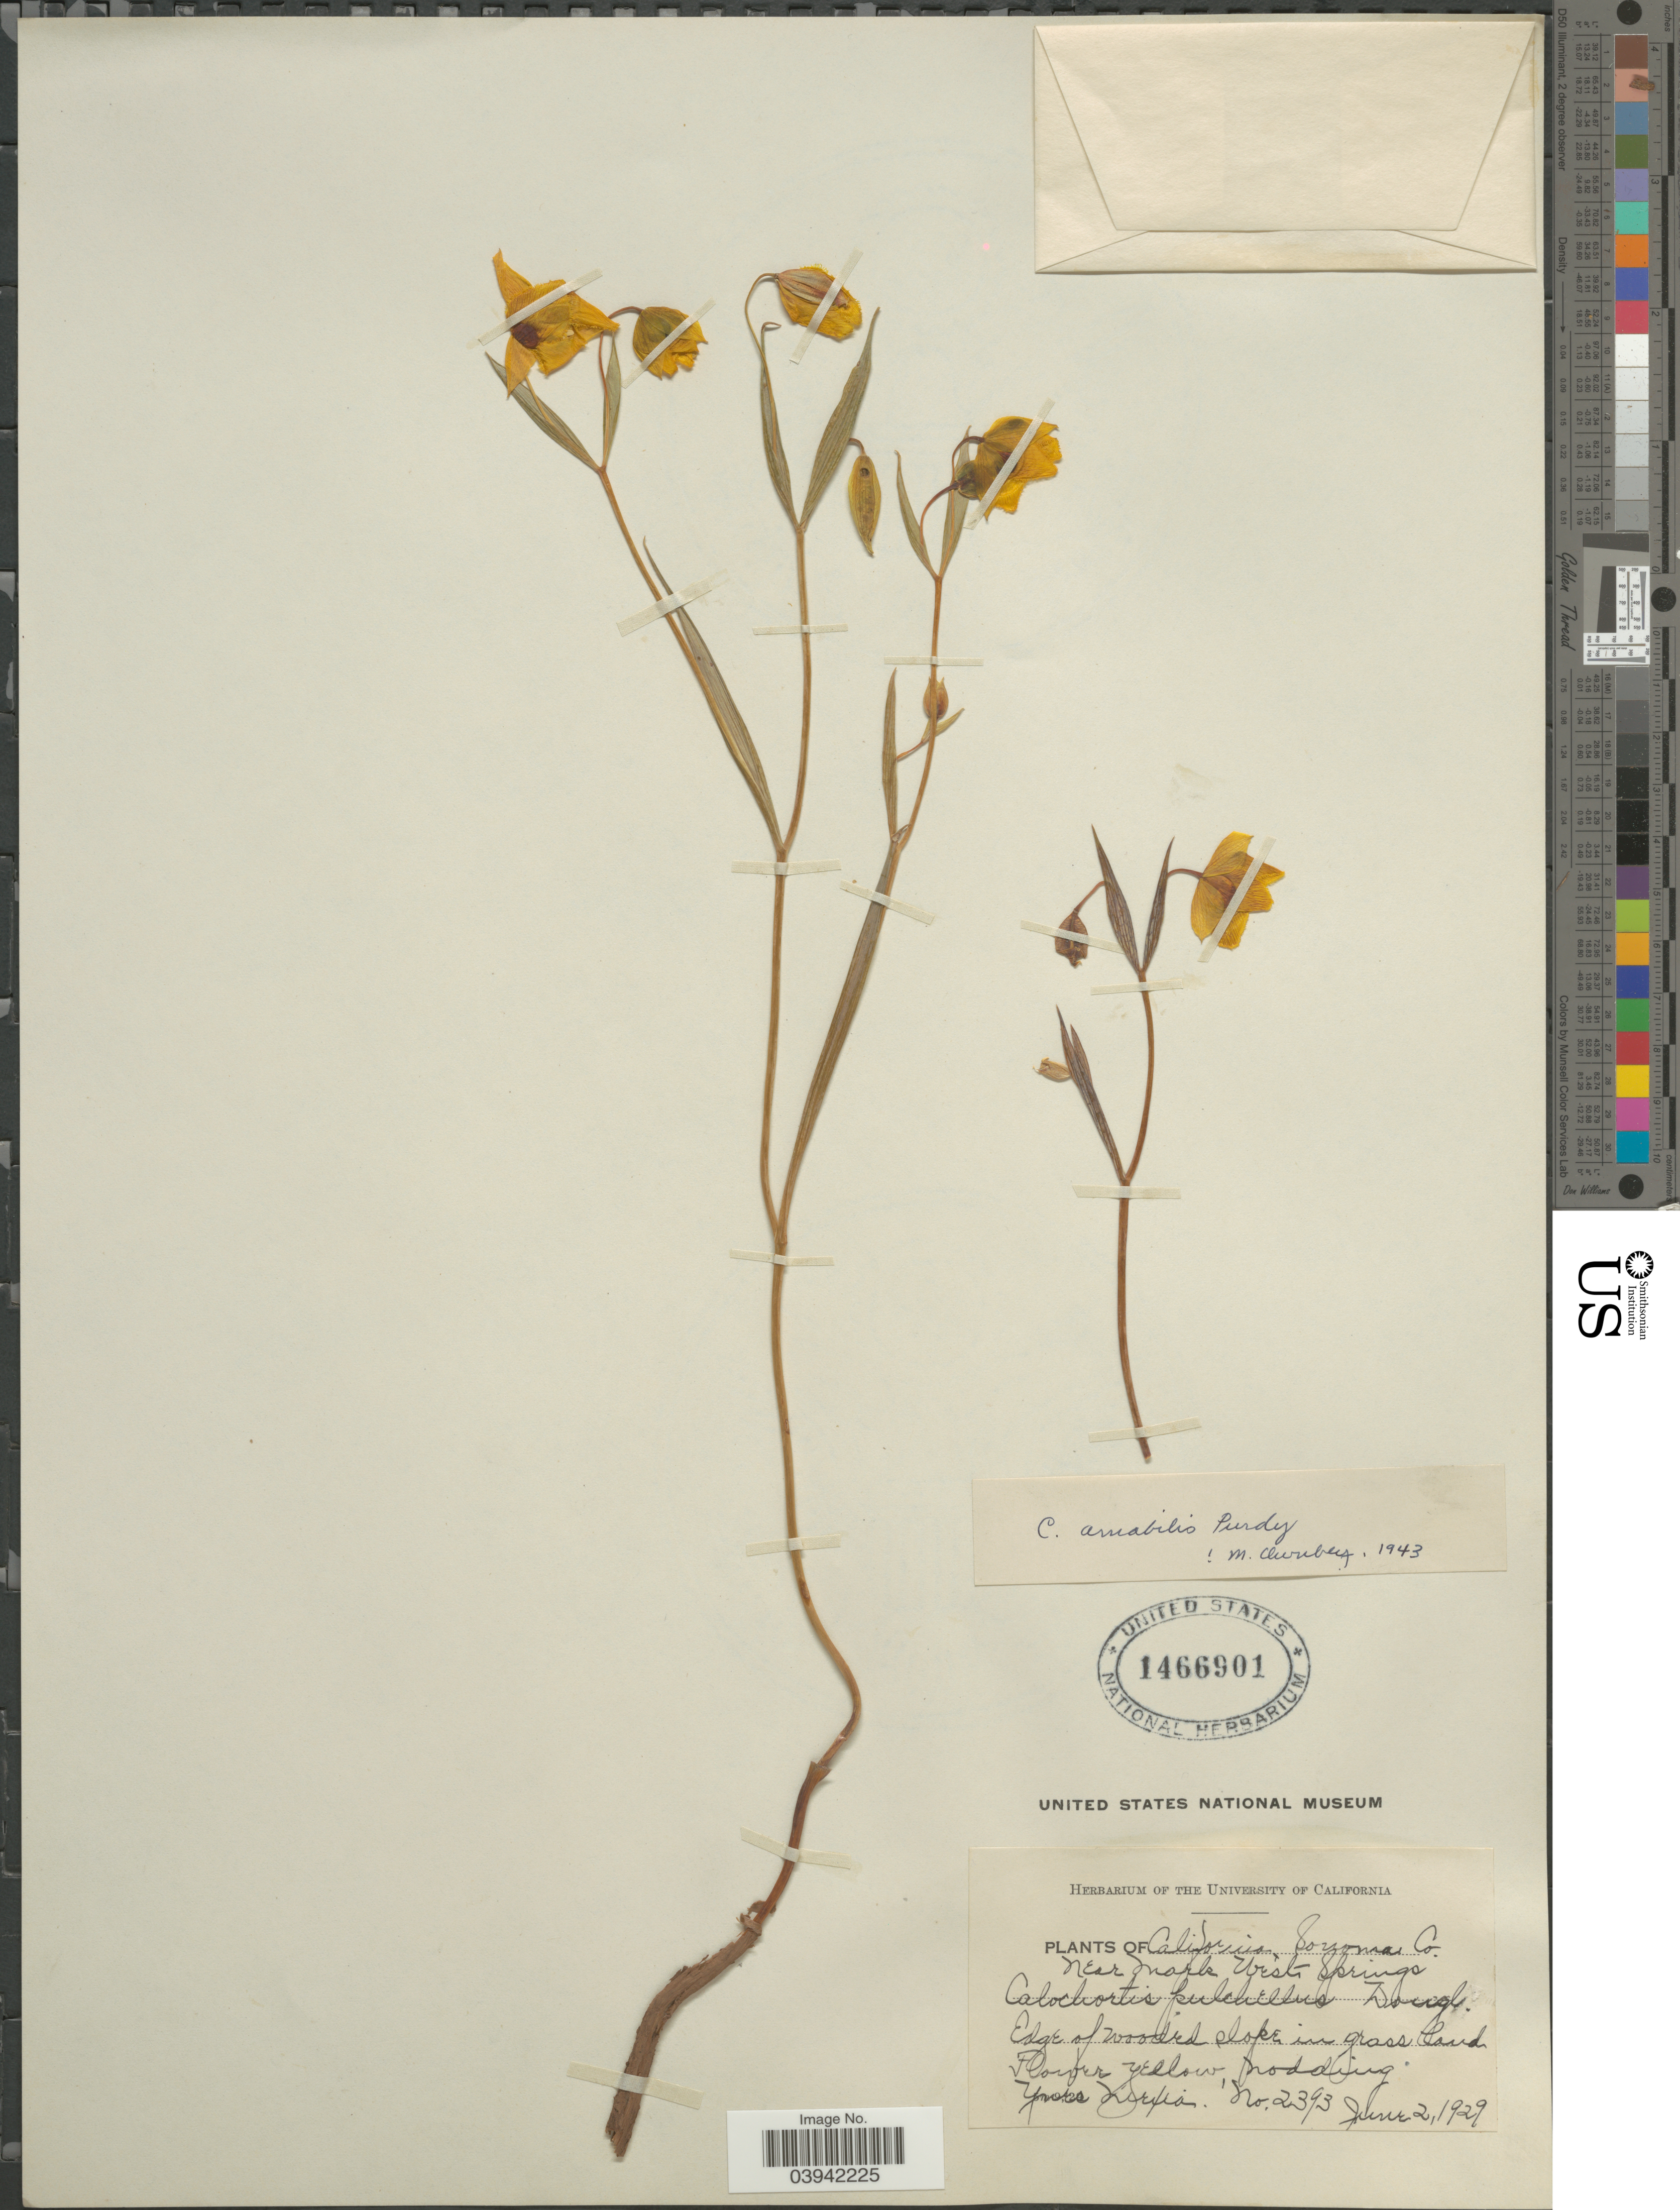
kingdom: Plantae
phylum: Tracheophyta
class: Liliopsida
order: Liliales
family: Liliaceae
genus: Calochortus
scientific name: Calochortus amabilis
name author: Purdy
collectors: Y. Mexia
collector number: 2393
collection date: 1929-06-02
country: United States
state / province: California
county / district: Sonoma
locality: Sonoma Co. Near Mark West Springs. Edge of wooded slopes in grass land.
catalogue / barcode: US 1466901